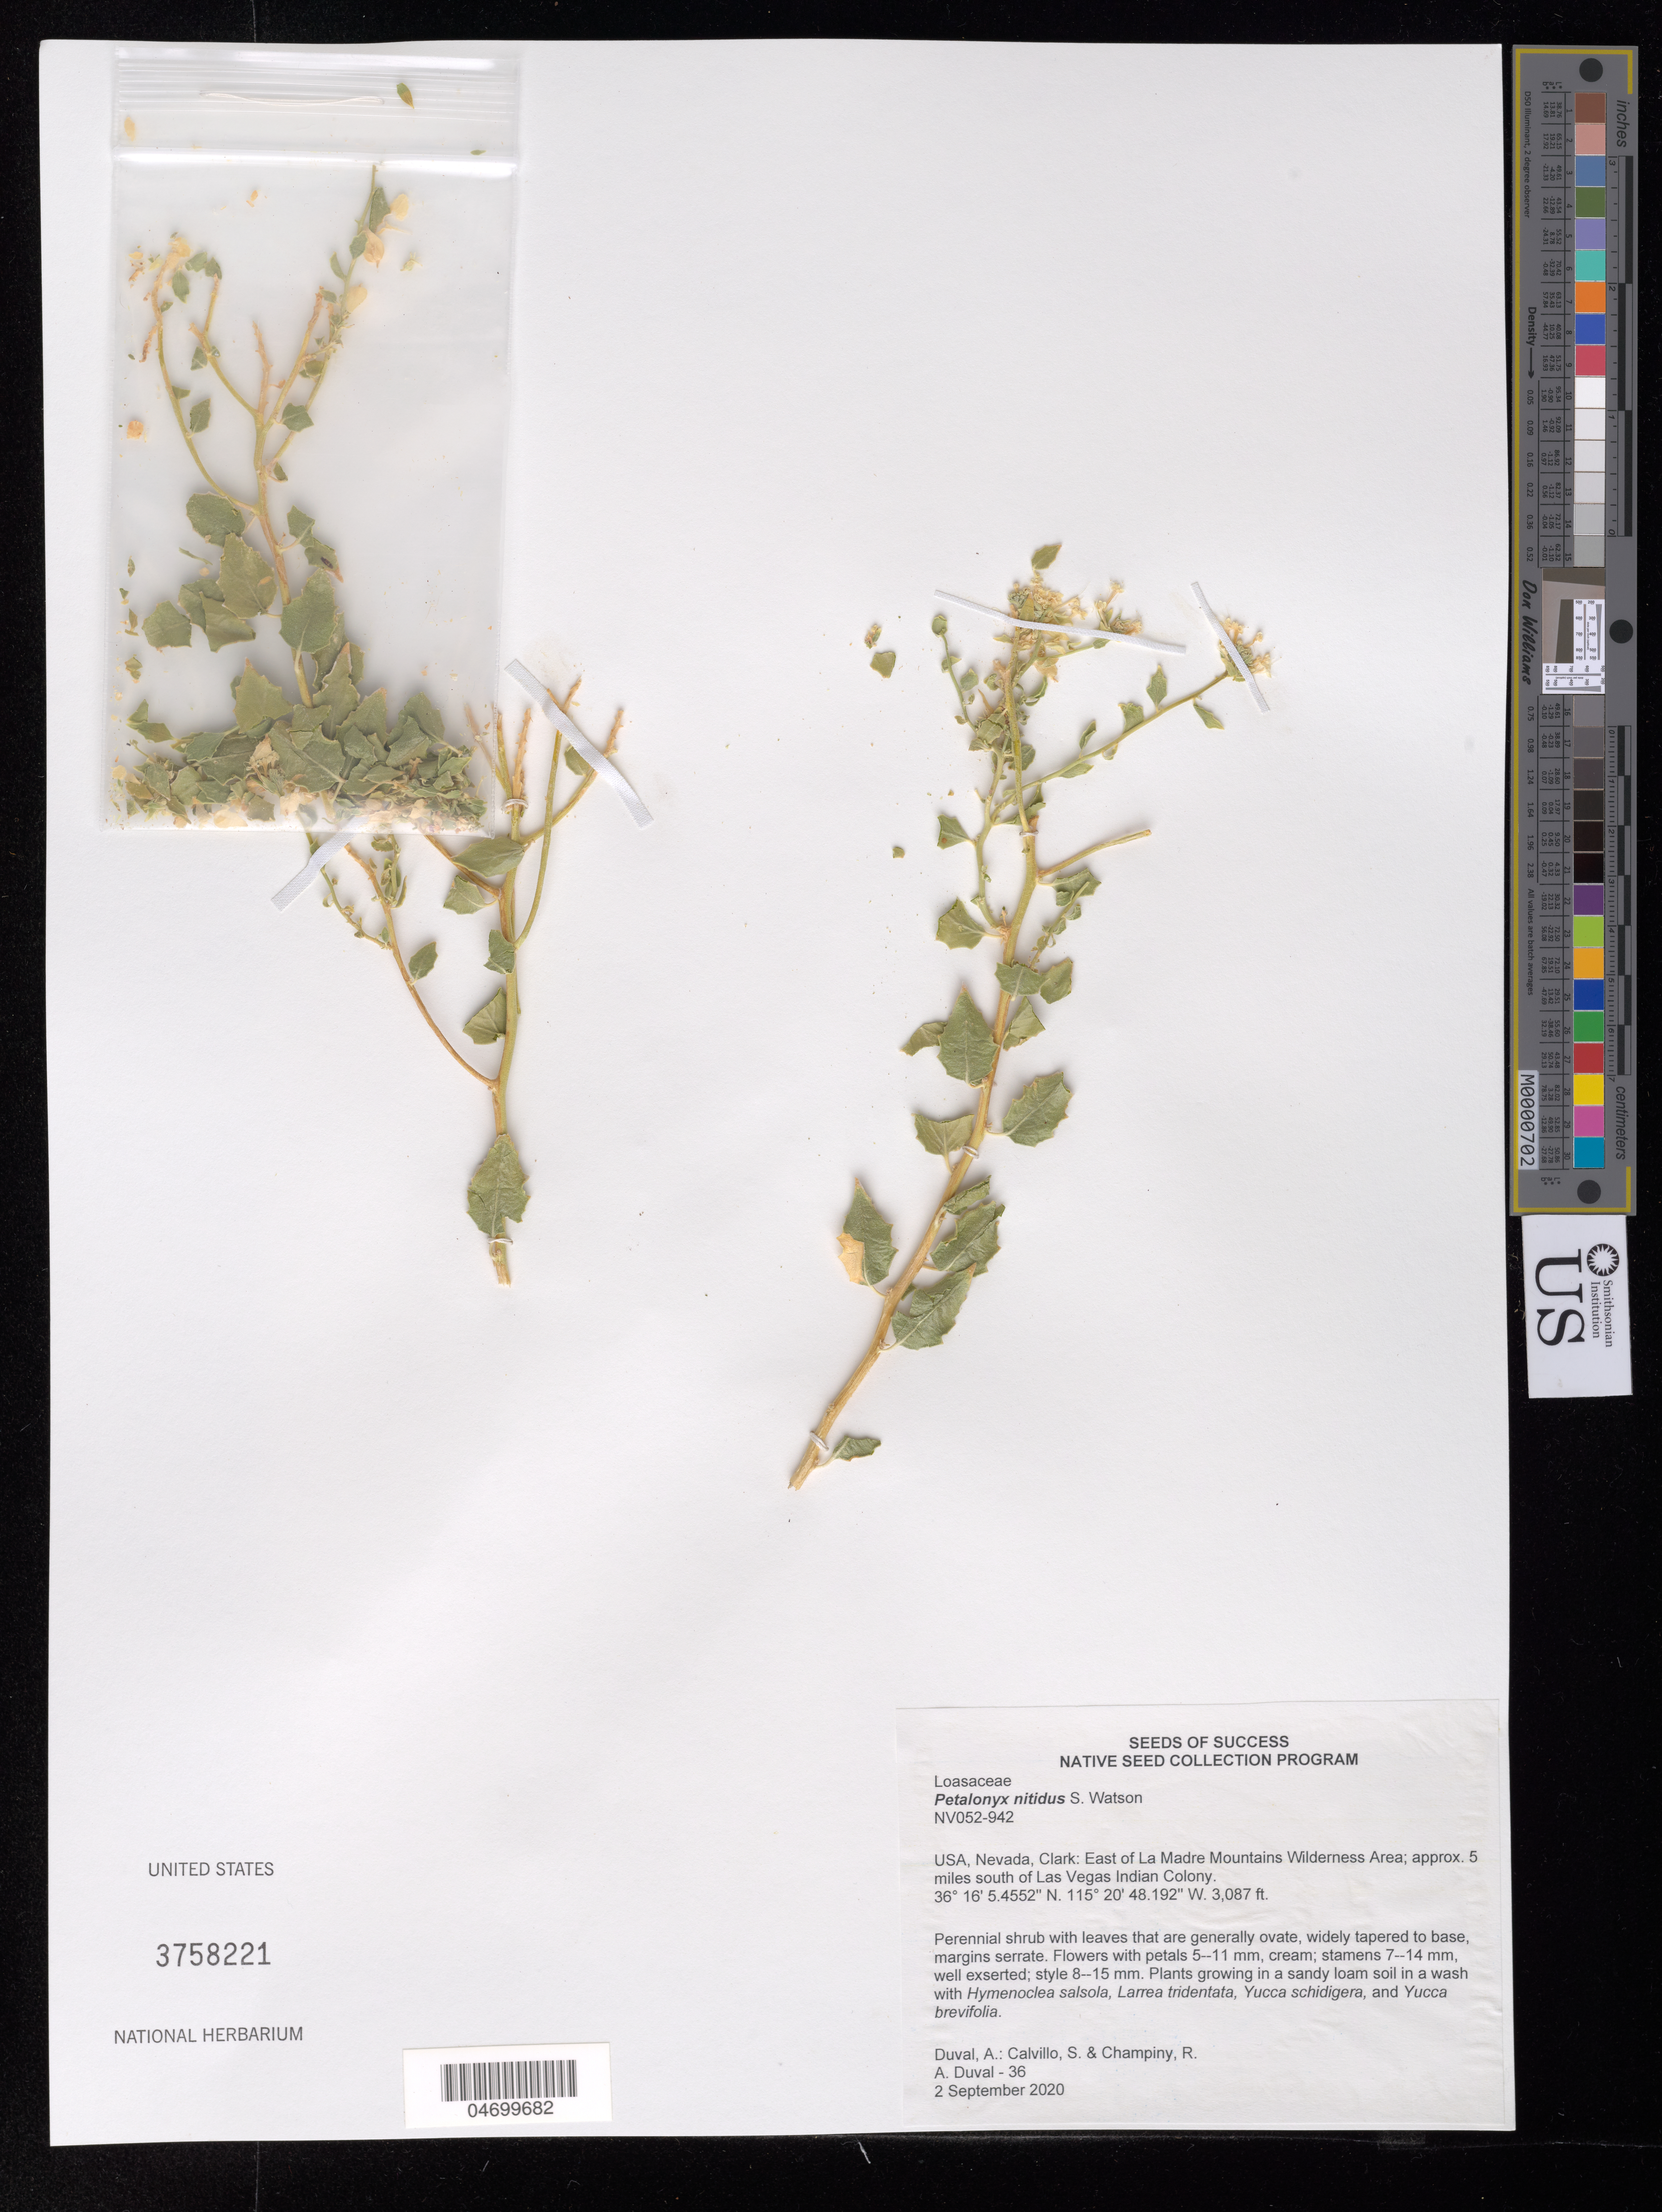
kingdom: Plantae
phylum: Tracheophyta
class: Magnoliopsida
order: Cornales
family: Loasaceae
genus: Petalonyx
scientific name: Petalonyx nitidus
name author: S. Watson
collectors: A. Duval, S. Calvillo & R. Champiny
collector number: NV052-942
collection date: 2020-09-02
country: United States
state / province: Nevada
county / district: Clark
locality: E of La Madre Mtns Wilderness Area, 5 mi. S of Las Vegas Indian Colony.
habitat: Sandy loam soils. With Larrea tridentata, Hymenoclea salsola, Yucca brevifolia, etc.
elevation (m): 941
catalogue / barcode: US 3758221